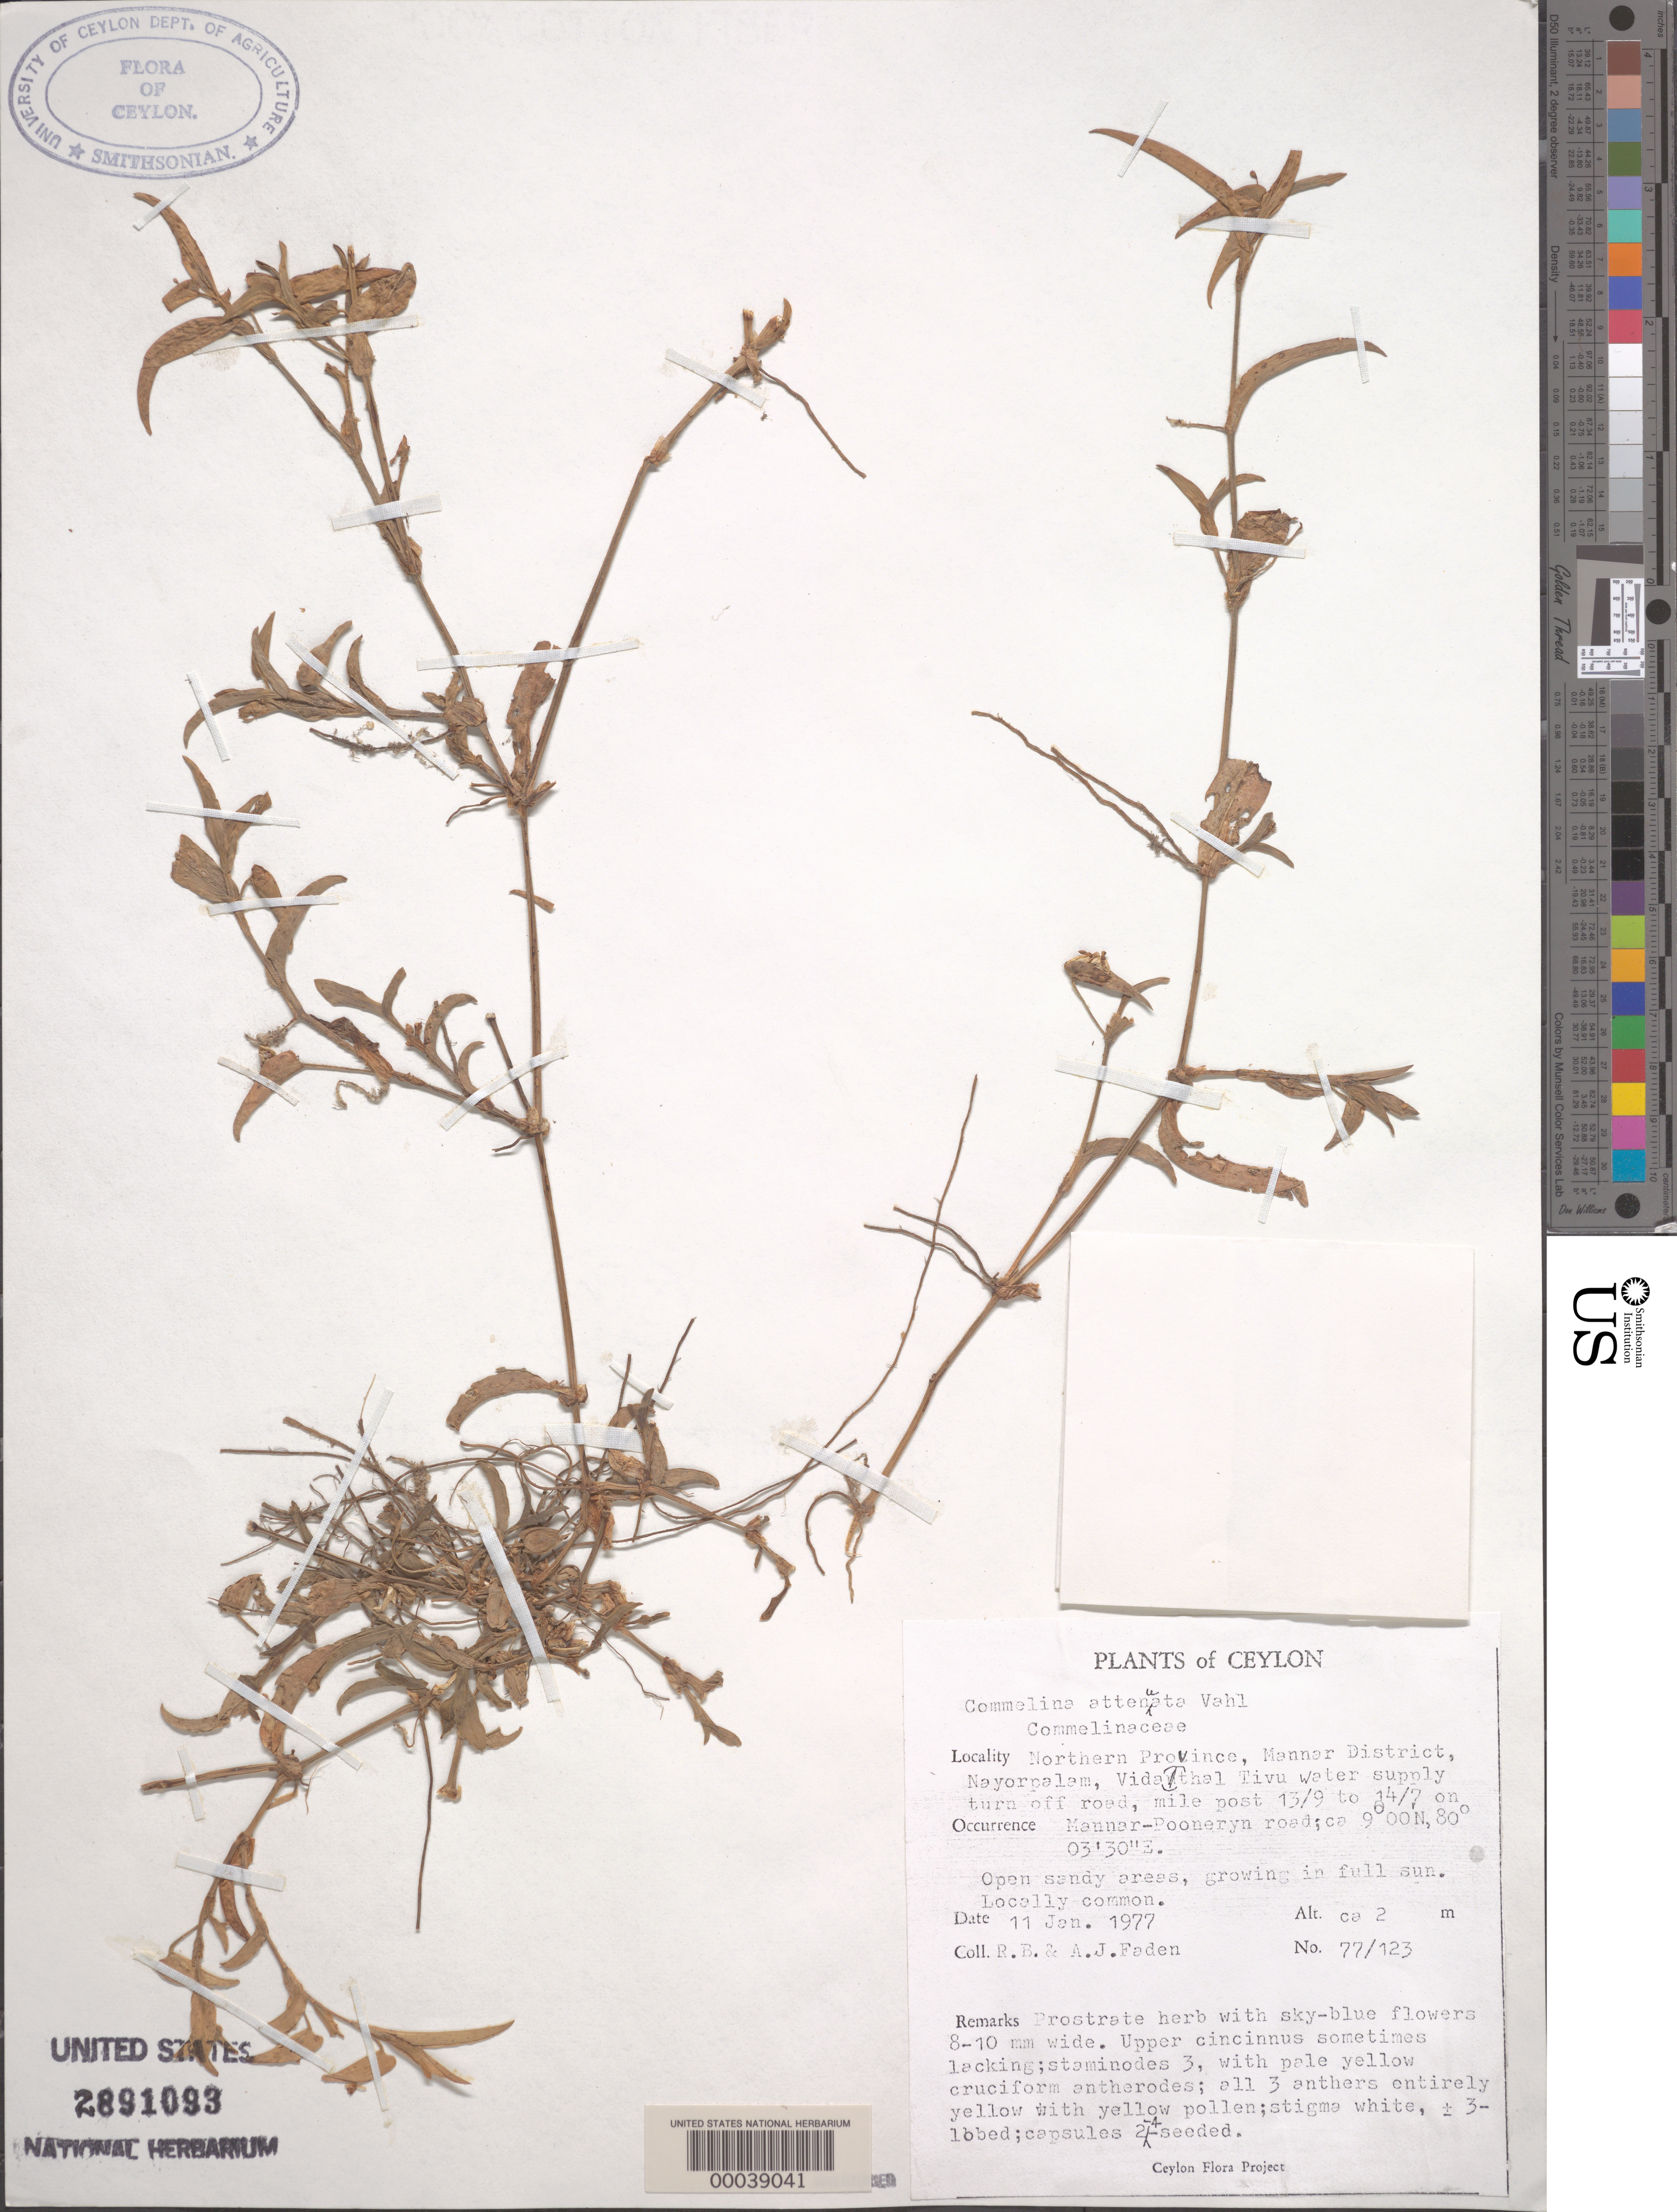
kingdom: Plantae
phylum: Tracheophyta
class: Liliopsida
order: Commelinales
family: Commelinaceae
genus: Commelina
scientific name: Commelina attenuata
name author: J. Koenig ex Vahl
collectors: R. B. Faden & A. J. Faden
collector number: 77/123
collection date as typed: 11 Jan 1977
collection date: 1977-01-11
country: Sri Lanka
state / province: Northern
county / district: Mannar Dist.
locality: Nayorpalam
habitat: Roadside; open sandy areas in full sun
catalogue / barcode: US 2891093